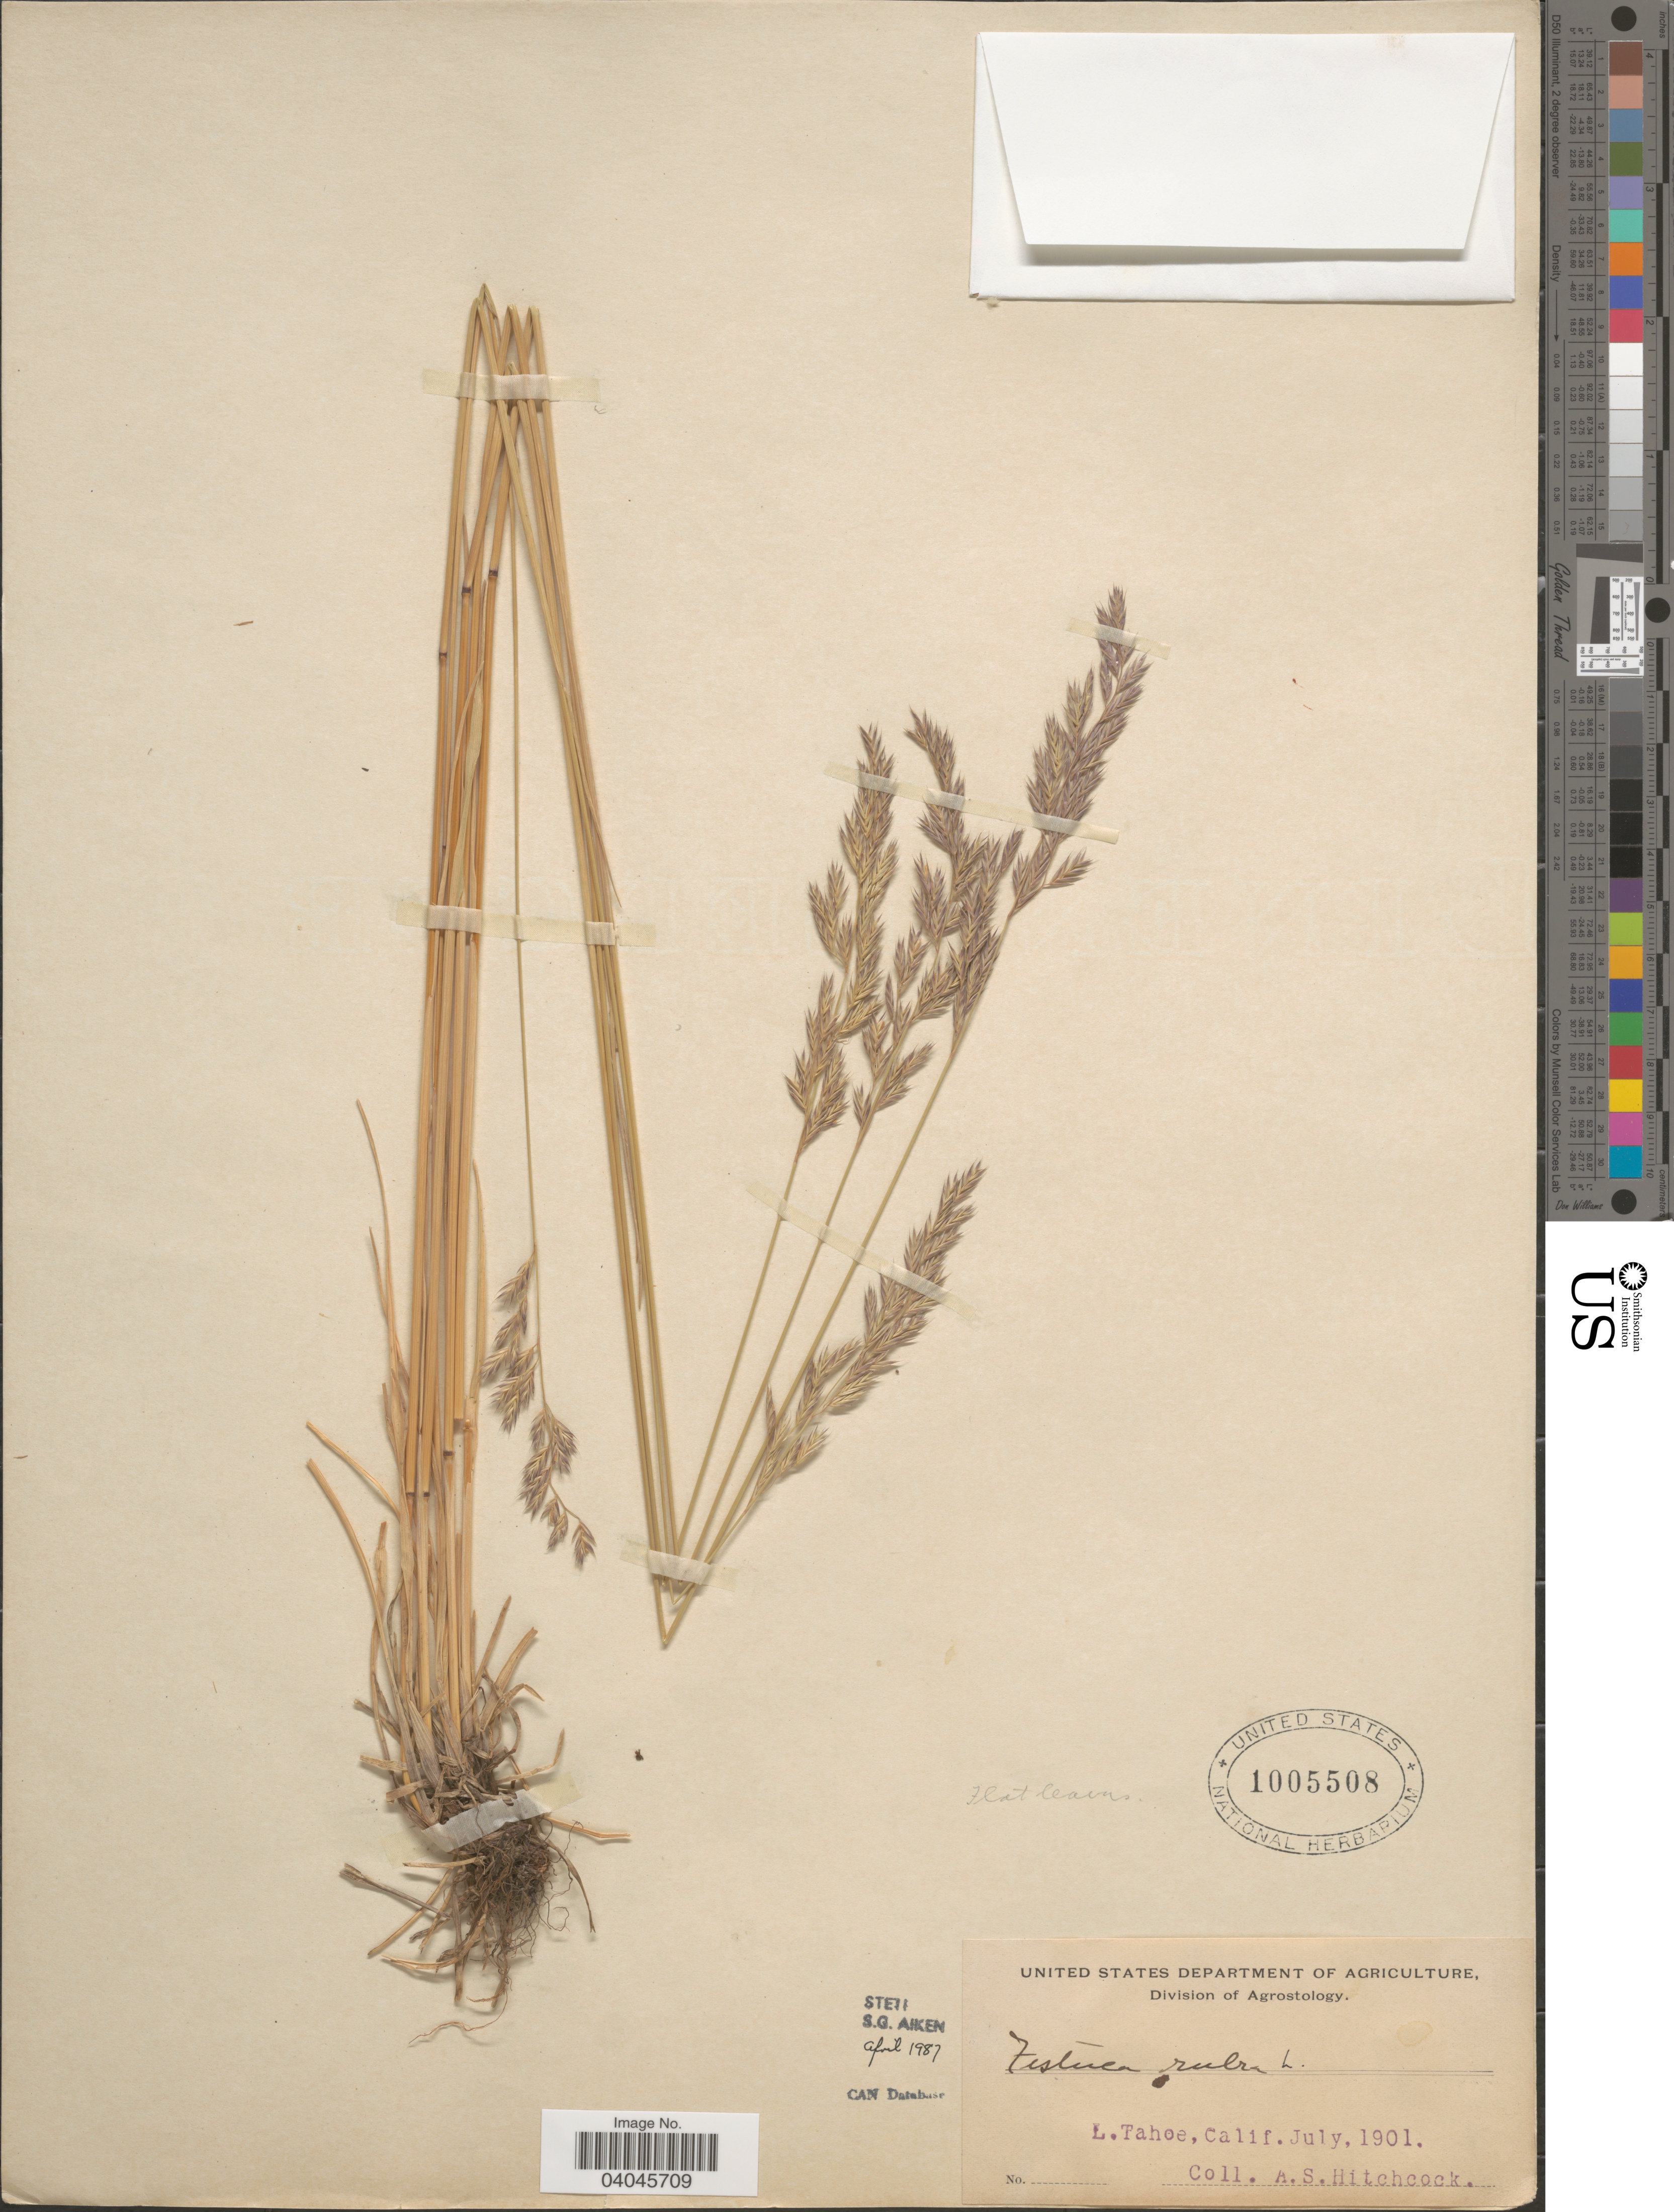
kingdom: Plantae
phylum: Tracheophyta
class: Liliopsida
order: Poales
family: Poaceae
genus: Festuca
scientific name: Festuca rubra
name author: L.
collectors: A. S. Hitchcock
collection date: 1901-07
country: United States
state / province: California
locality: L. Tahoe.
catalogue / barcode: US 1005508